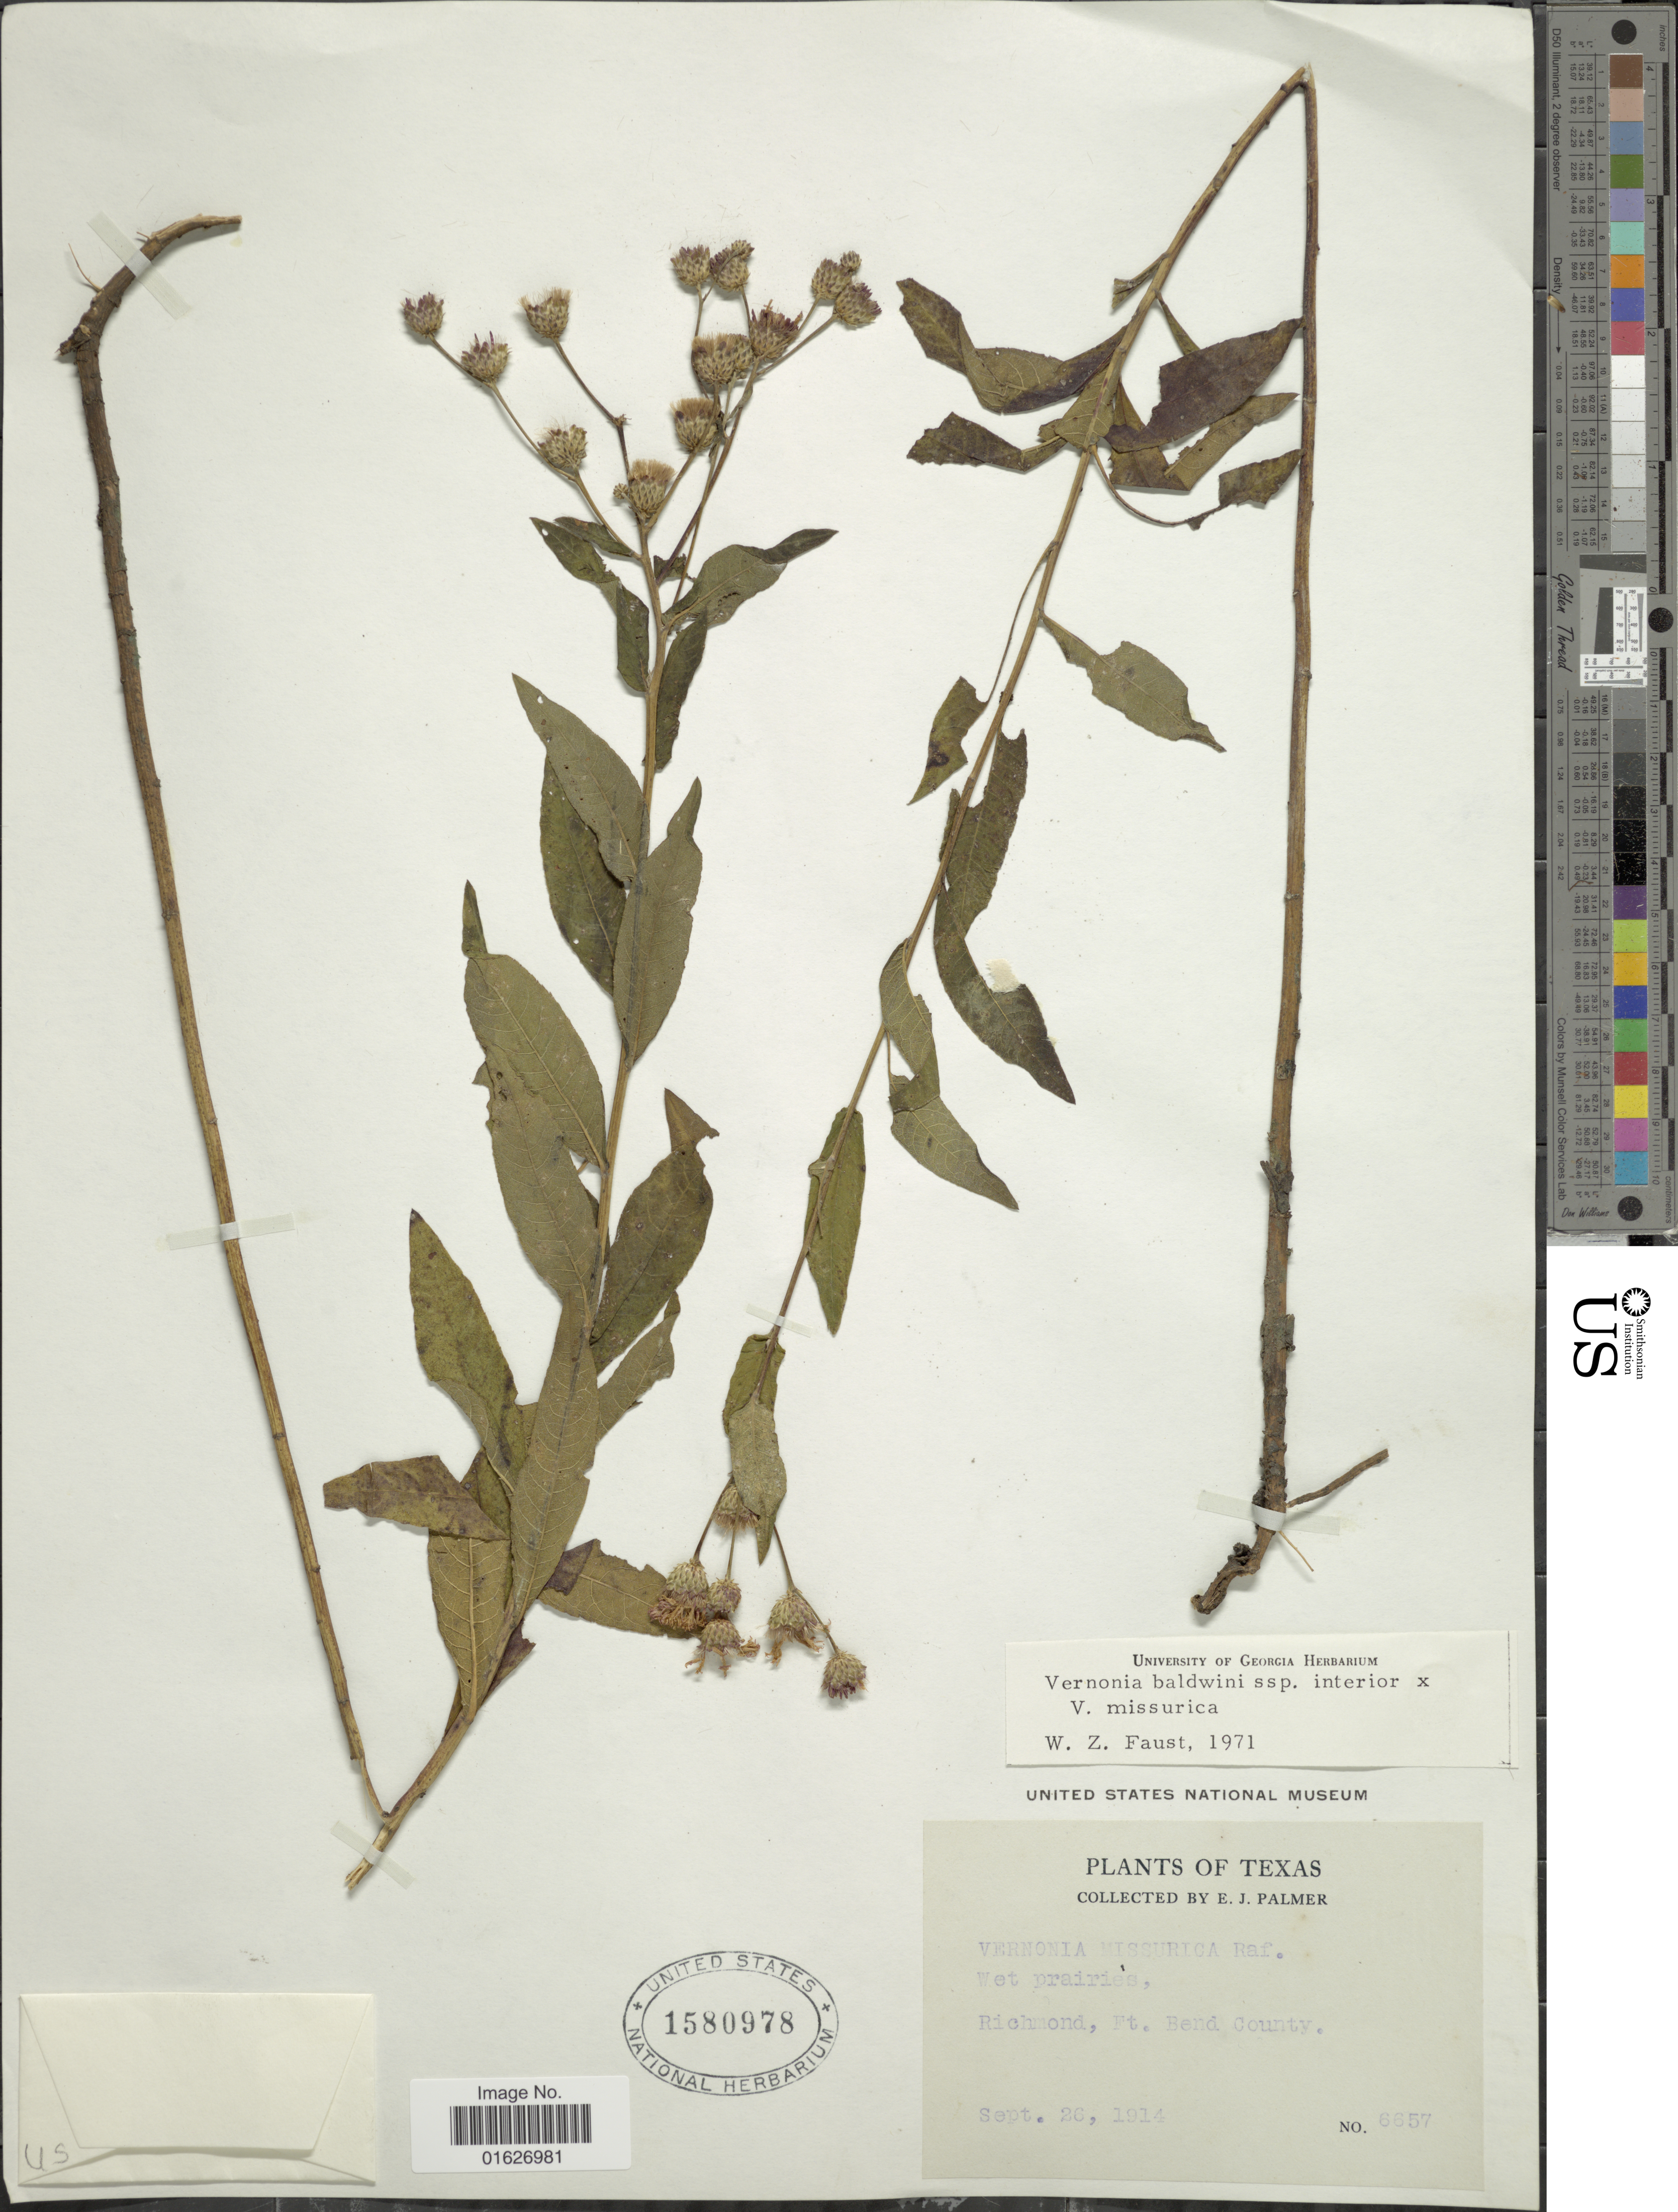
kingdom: Plantae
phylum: Tracheophyta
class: Magnoliopsida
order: Asterales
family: Asteraceae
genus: Vernonia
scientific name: Vernonia baldwinii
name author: Torr.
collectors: E. J. Palmer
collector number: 6657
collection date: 1914-09-26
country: United States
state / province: Texas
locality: Richmond, Ft. Bend County.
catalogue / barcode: US 1580978